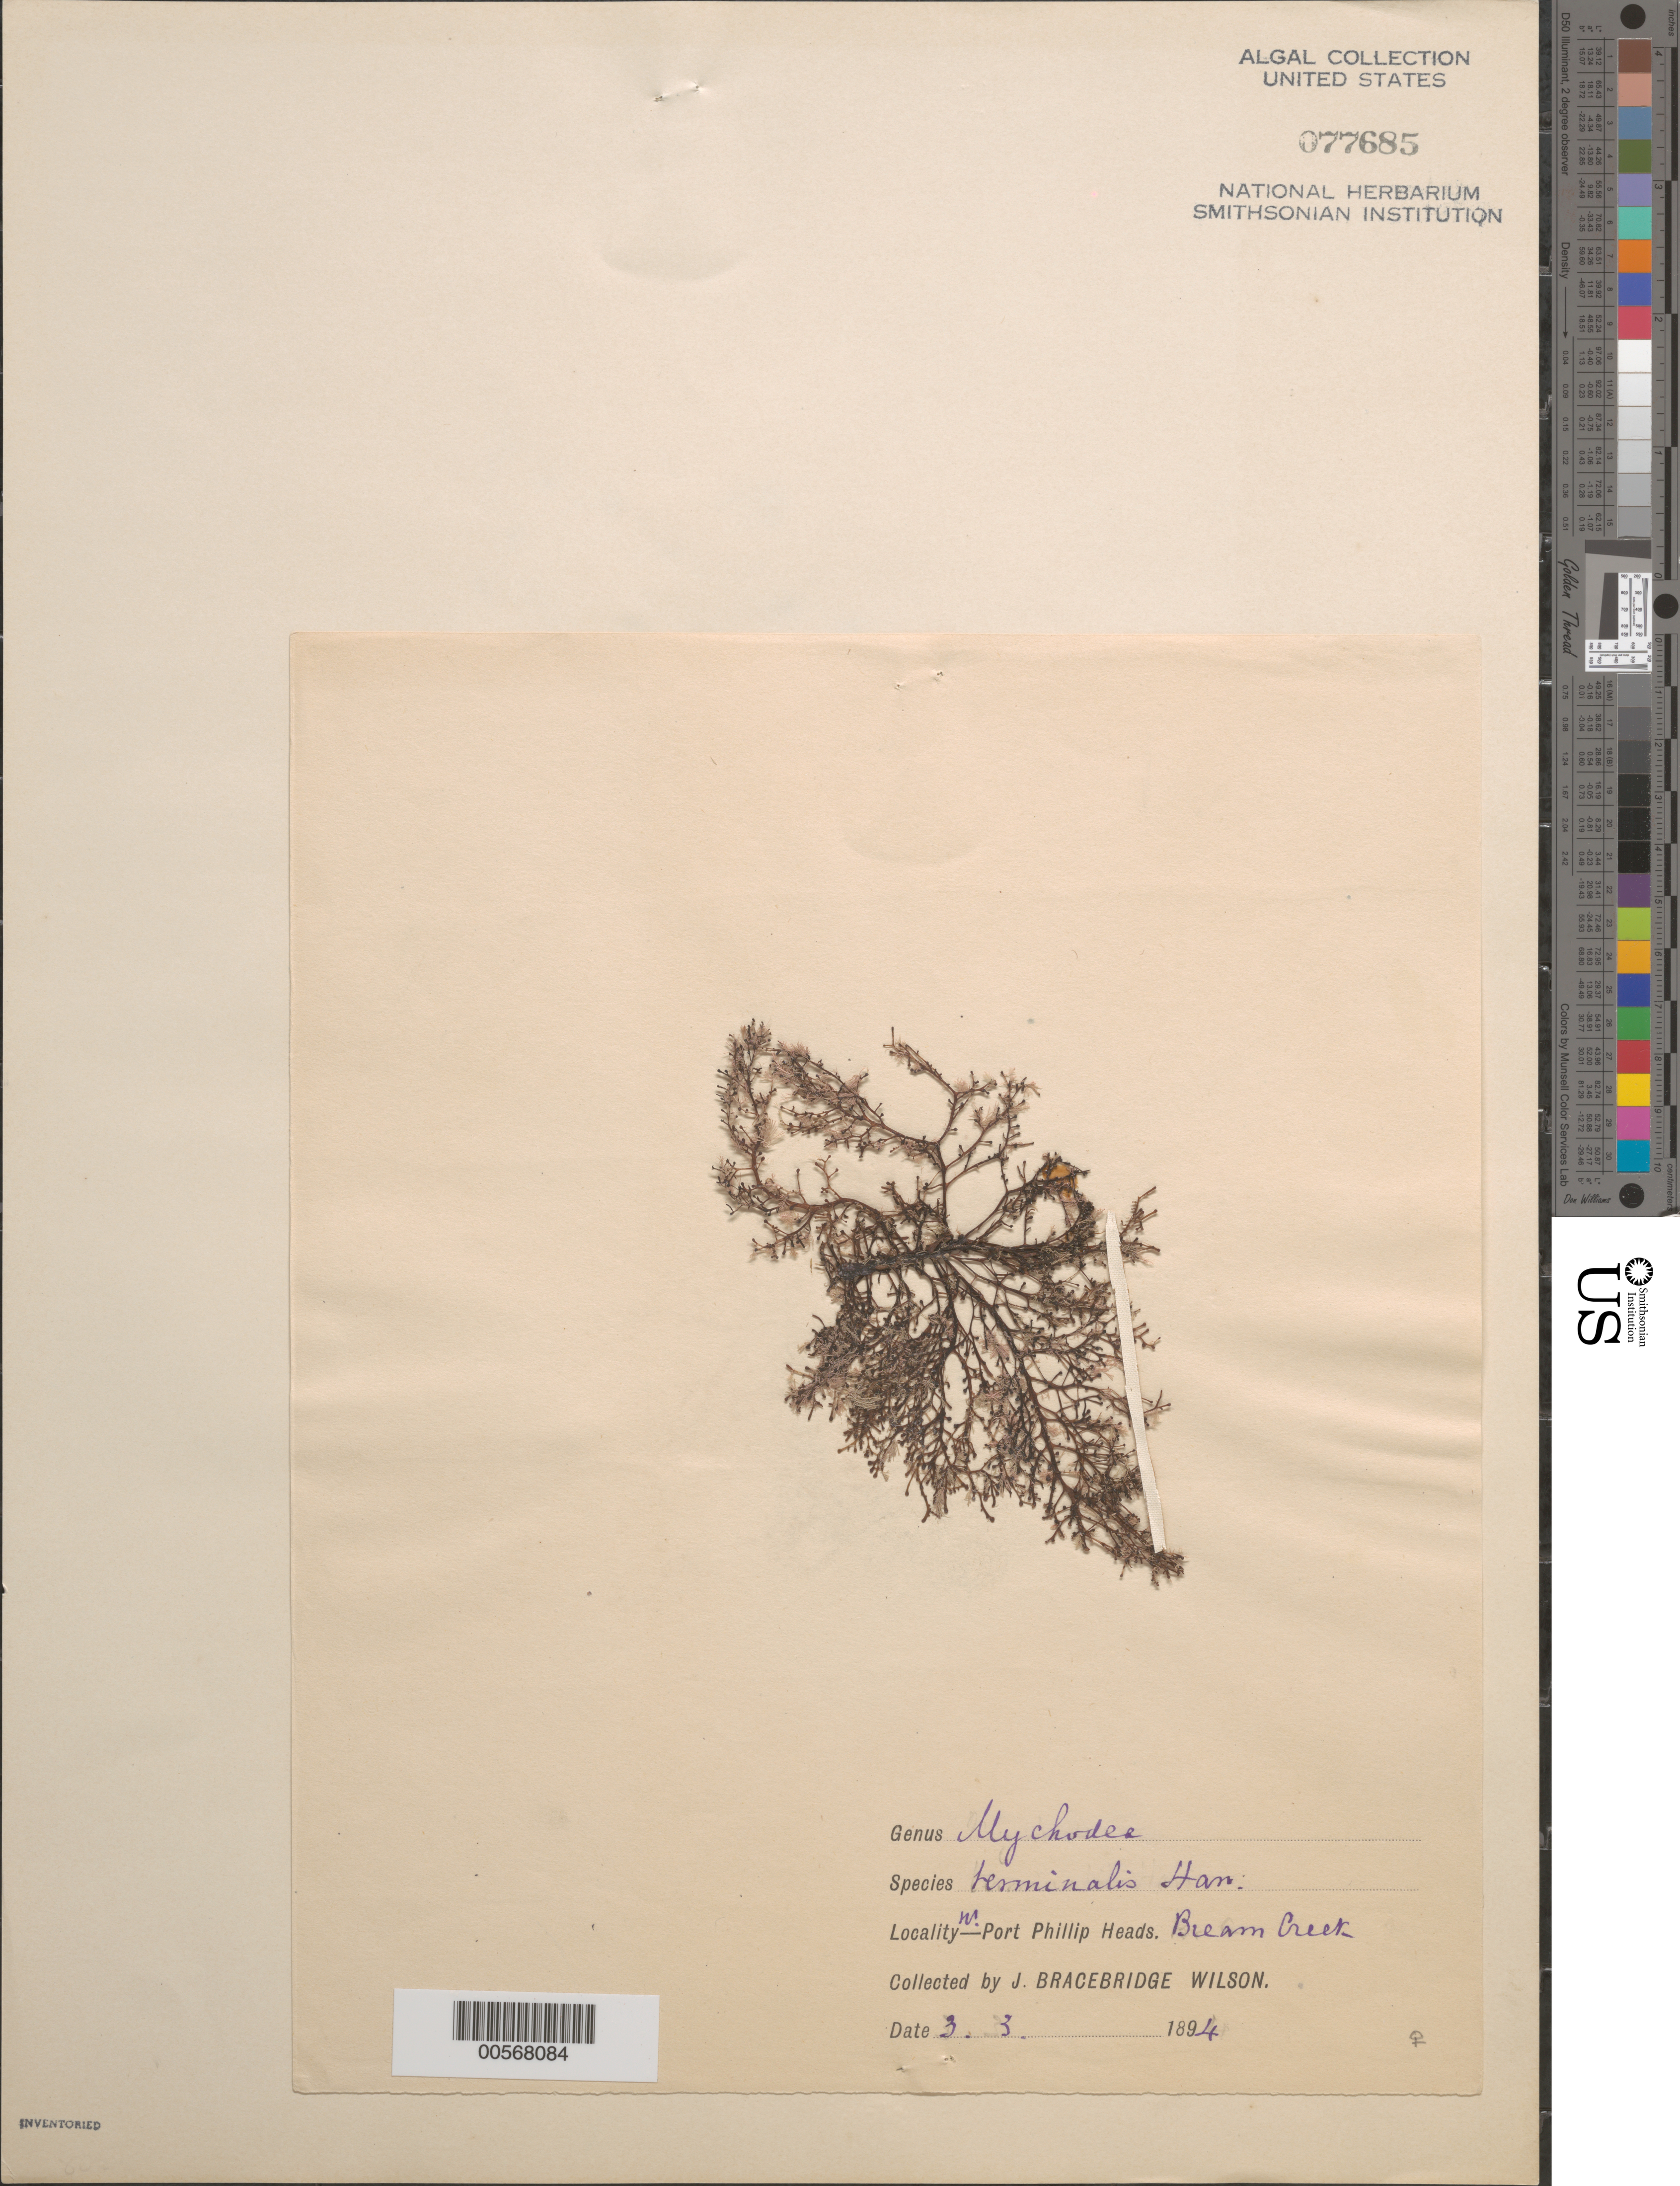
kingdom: Plantae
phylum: Rhodophyta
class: Florideophyceae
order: Gigartinales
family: Mychodeaceae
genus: Mychodea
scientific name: Mychodea terminalis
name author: Harv.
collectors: J. B. Wilson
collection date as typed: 03 Mar 1894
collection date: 1894-03-03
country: Australia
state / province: Victoria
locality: Bream creek, near port phillip heads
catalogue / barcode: US 77685